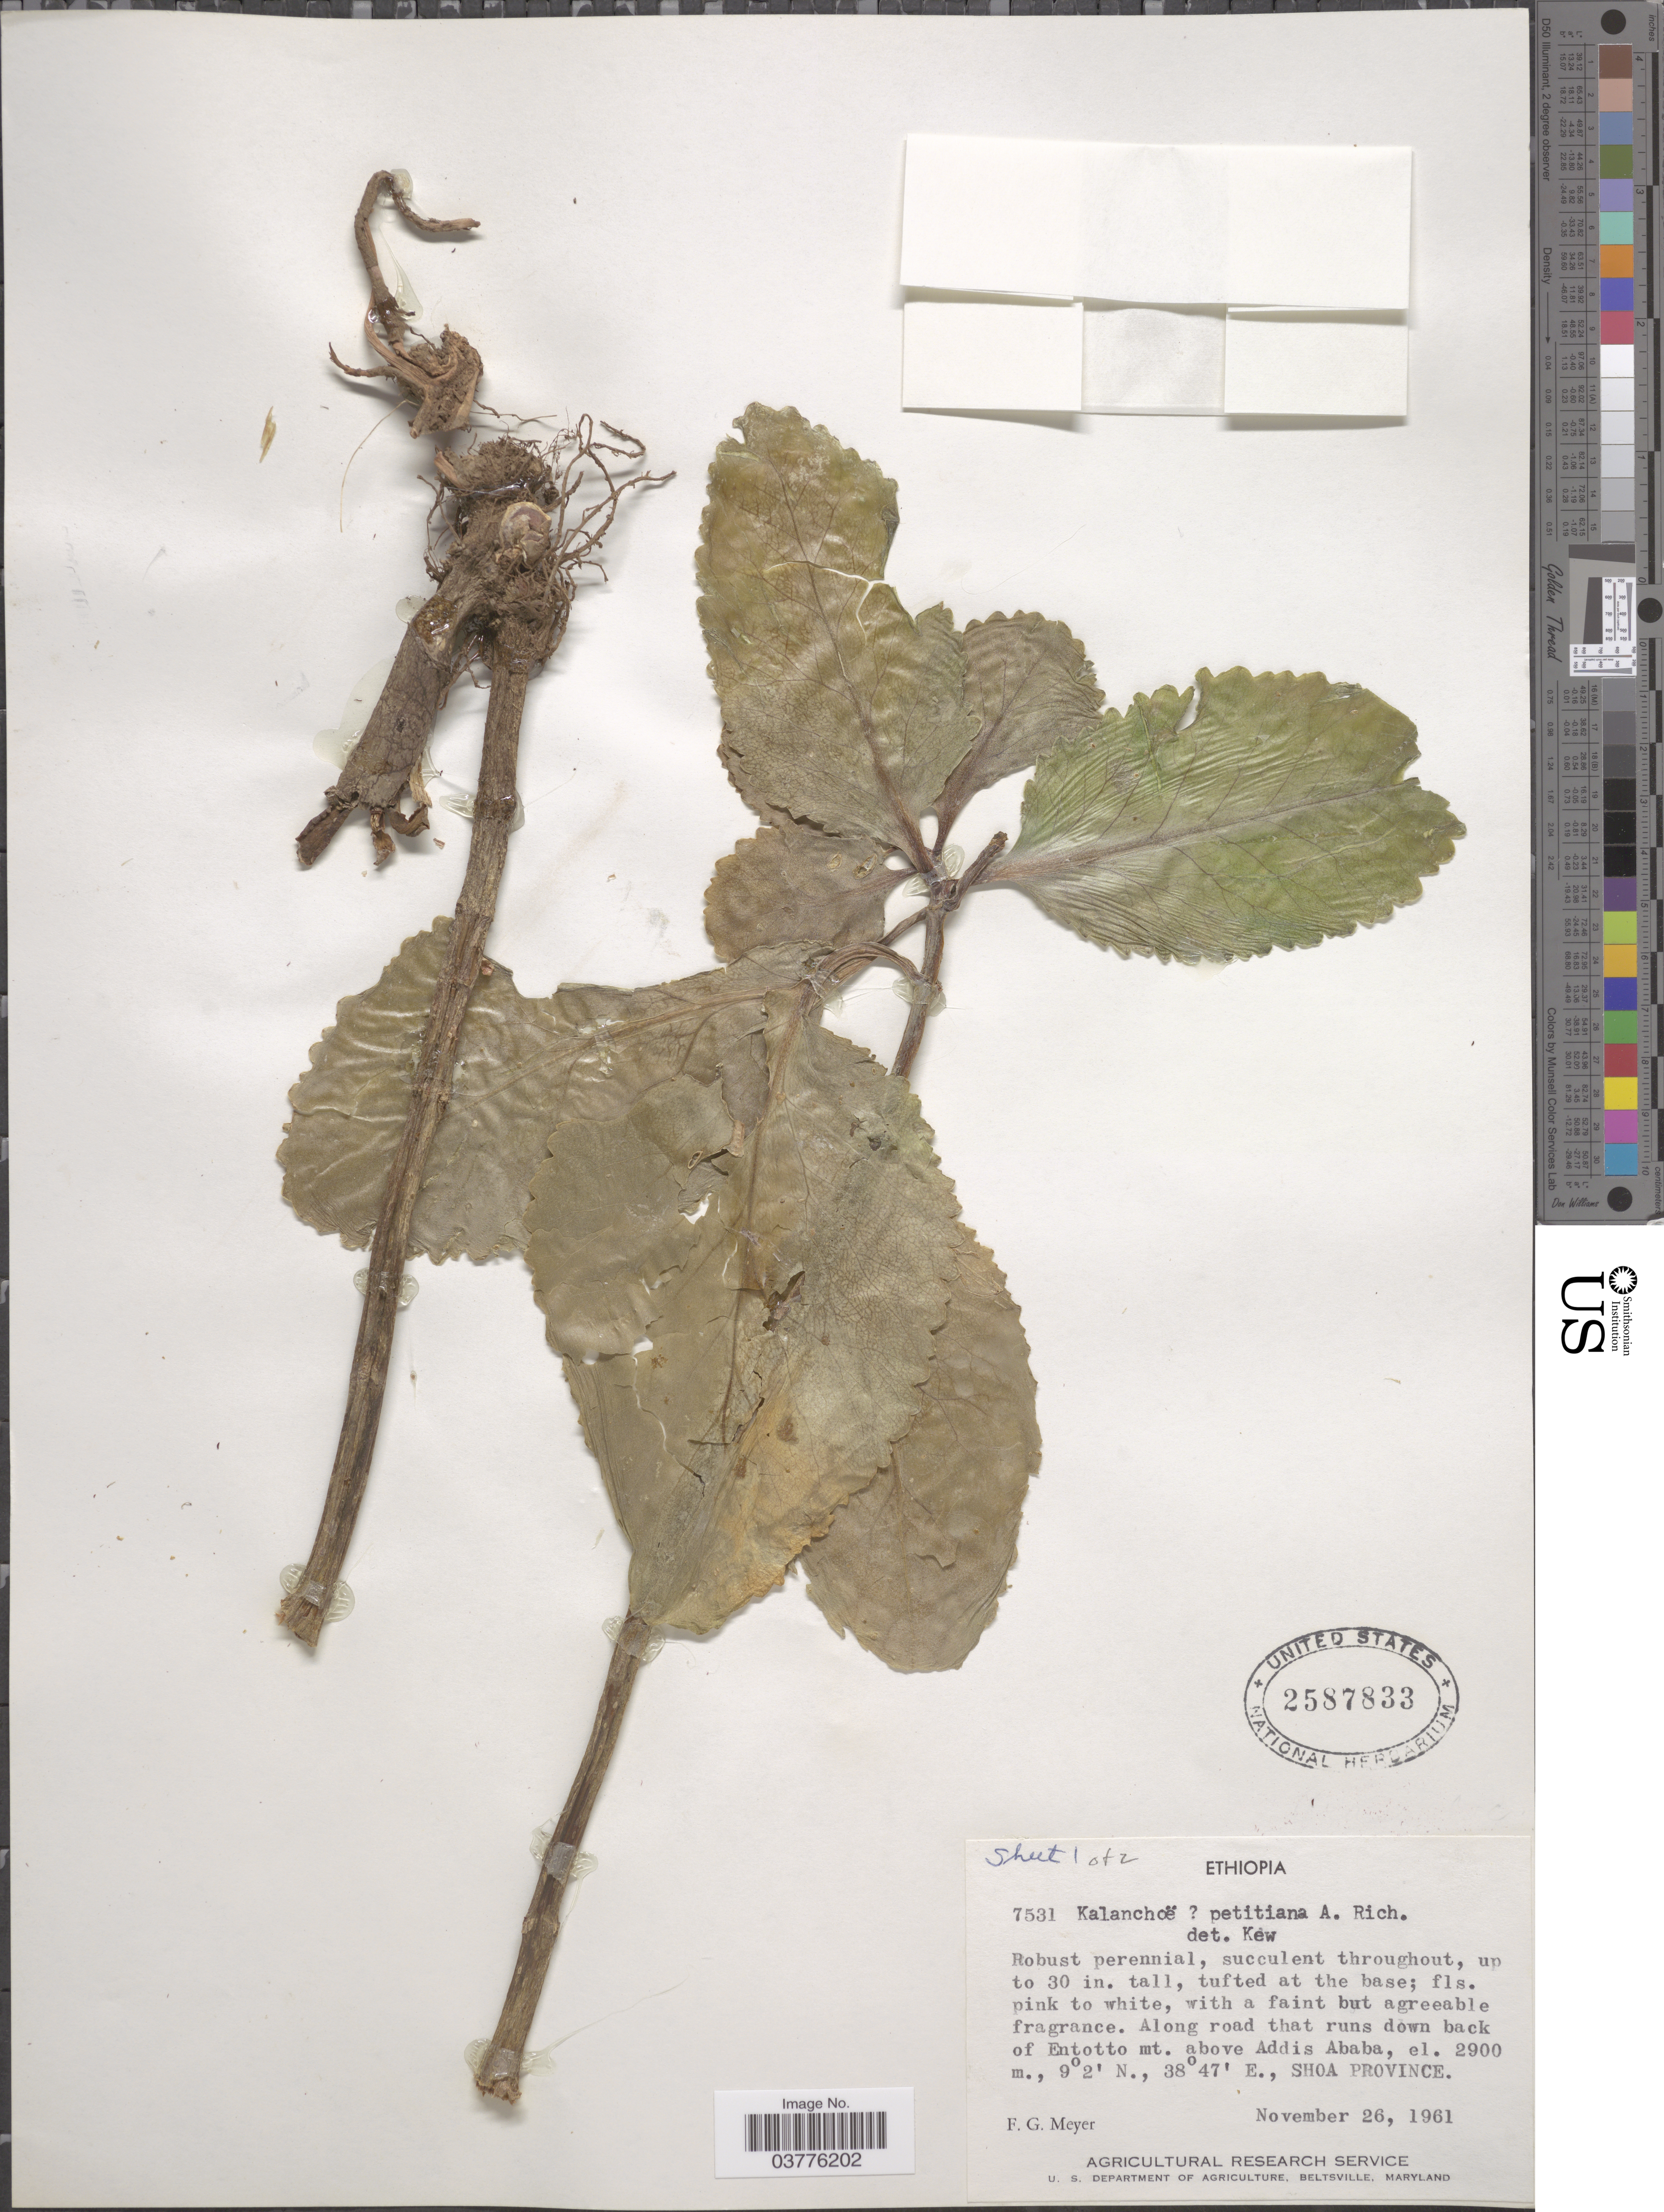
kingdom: Plantae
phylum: Tracheophyta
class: Magnoliopsida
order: Saxifragales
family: Crassulaceae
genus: Kalanchoe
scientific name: Kalanchoe petitiana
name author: A. Rich.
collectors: F. G. Meyer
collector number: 7531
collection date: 1961-11-26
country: Ethiopia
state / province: Addis Ababa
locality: Along road that runs down back of Entotto mt. above Addis Ababa. Shoa Province.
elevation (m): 2900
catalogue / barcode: US 2587833